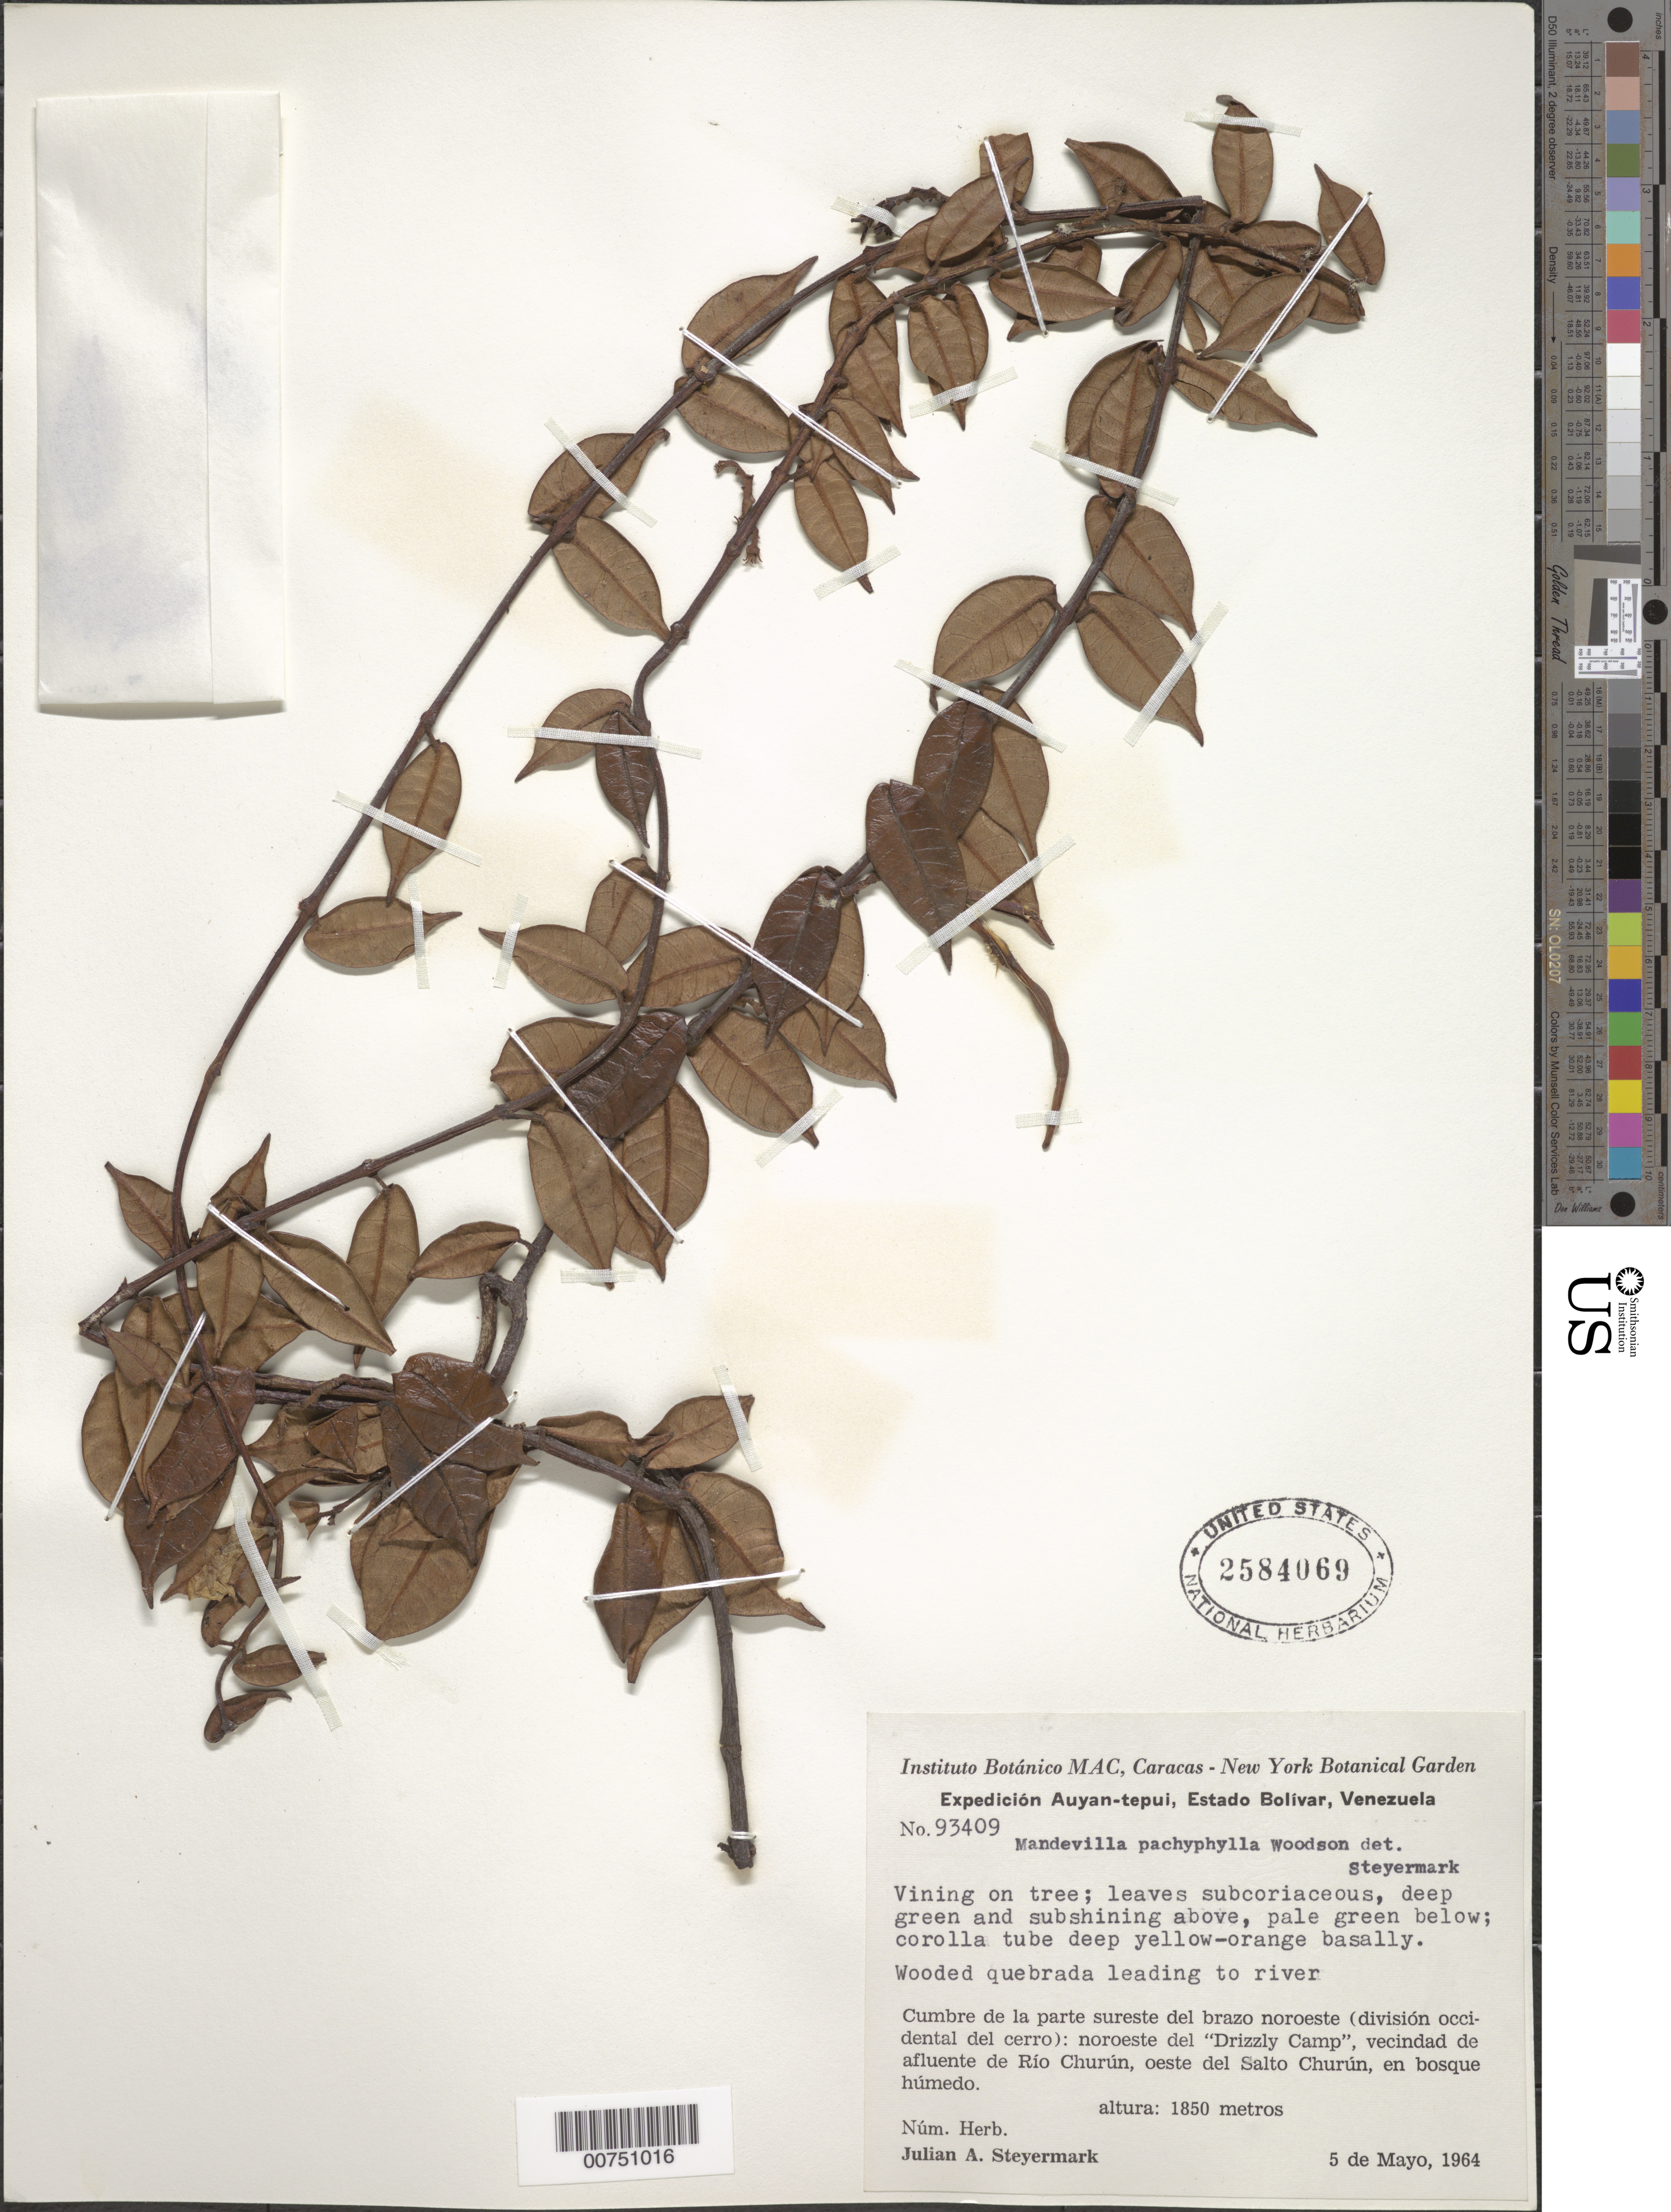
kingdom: Plantae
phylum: Tracheophyta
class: Magnoliopsida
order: Gentianales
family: Apocynaceae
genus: Mandevilla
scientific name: Mandevilla pachyphylla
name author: Woodson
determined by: Steyermark, Julian A., (VEN)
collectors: J. Steyermark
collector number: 93409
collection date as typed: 5-May-64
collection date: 1964-05-05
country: Venezuela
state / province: Bolívar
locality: Auyan-tepuí, cumbre de la parte sureste del brazo noroeste (division occidental del cerro): noroeste del "Drizzly Camp," vecindad de afluente de Río Churún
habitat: Wooded quebrada leading to river, en bosque humedo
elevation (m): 1850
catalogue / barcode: US 2584069